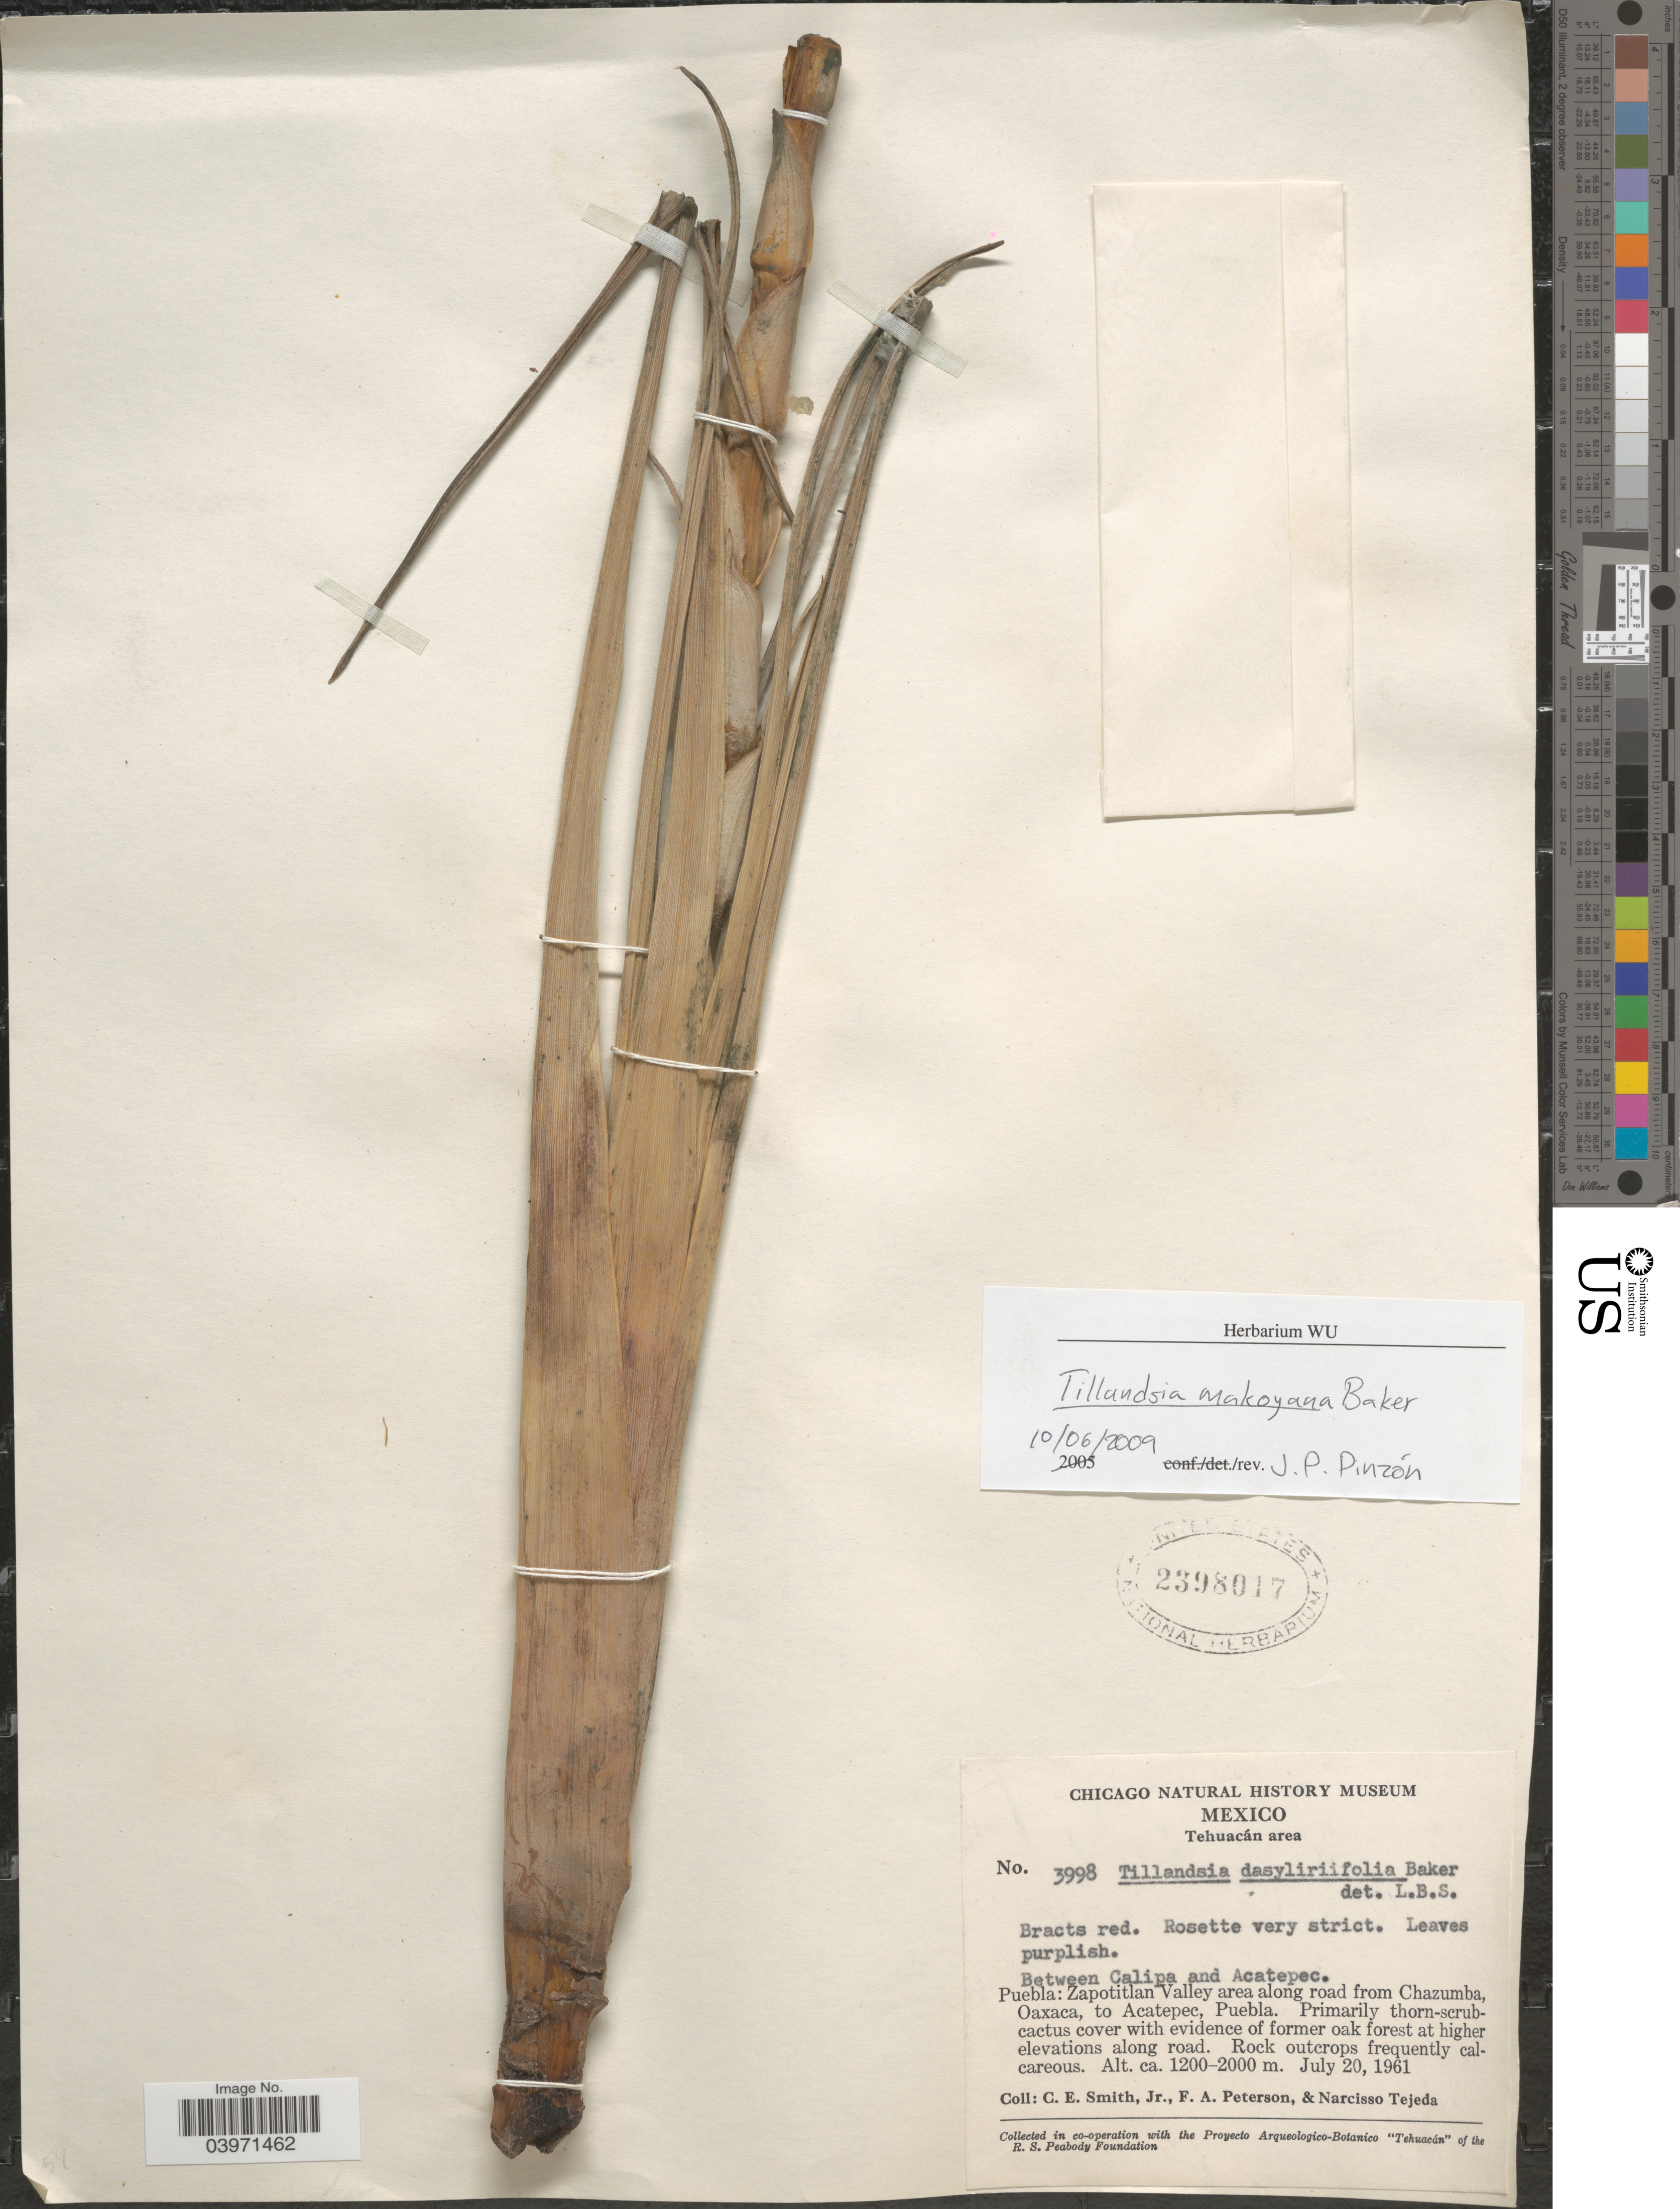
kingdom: Plantae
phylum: Tracheophyta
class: Liliopsida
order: Poales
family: Bromeliaceae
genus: Tillandsia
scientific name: Tillandsia makoyana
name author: Baker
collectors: C. E. Smith Jr., F. A. Peterson & N. Tejeda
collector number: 3998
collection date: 1961-07-20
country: Mexico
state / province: Puebla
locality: Tehuacán area. Zapotitlan Valley area along road from Chazumba, Oaxaca, to Acatepec, Puebla.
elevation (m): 1200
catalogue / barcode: US 2398017